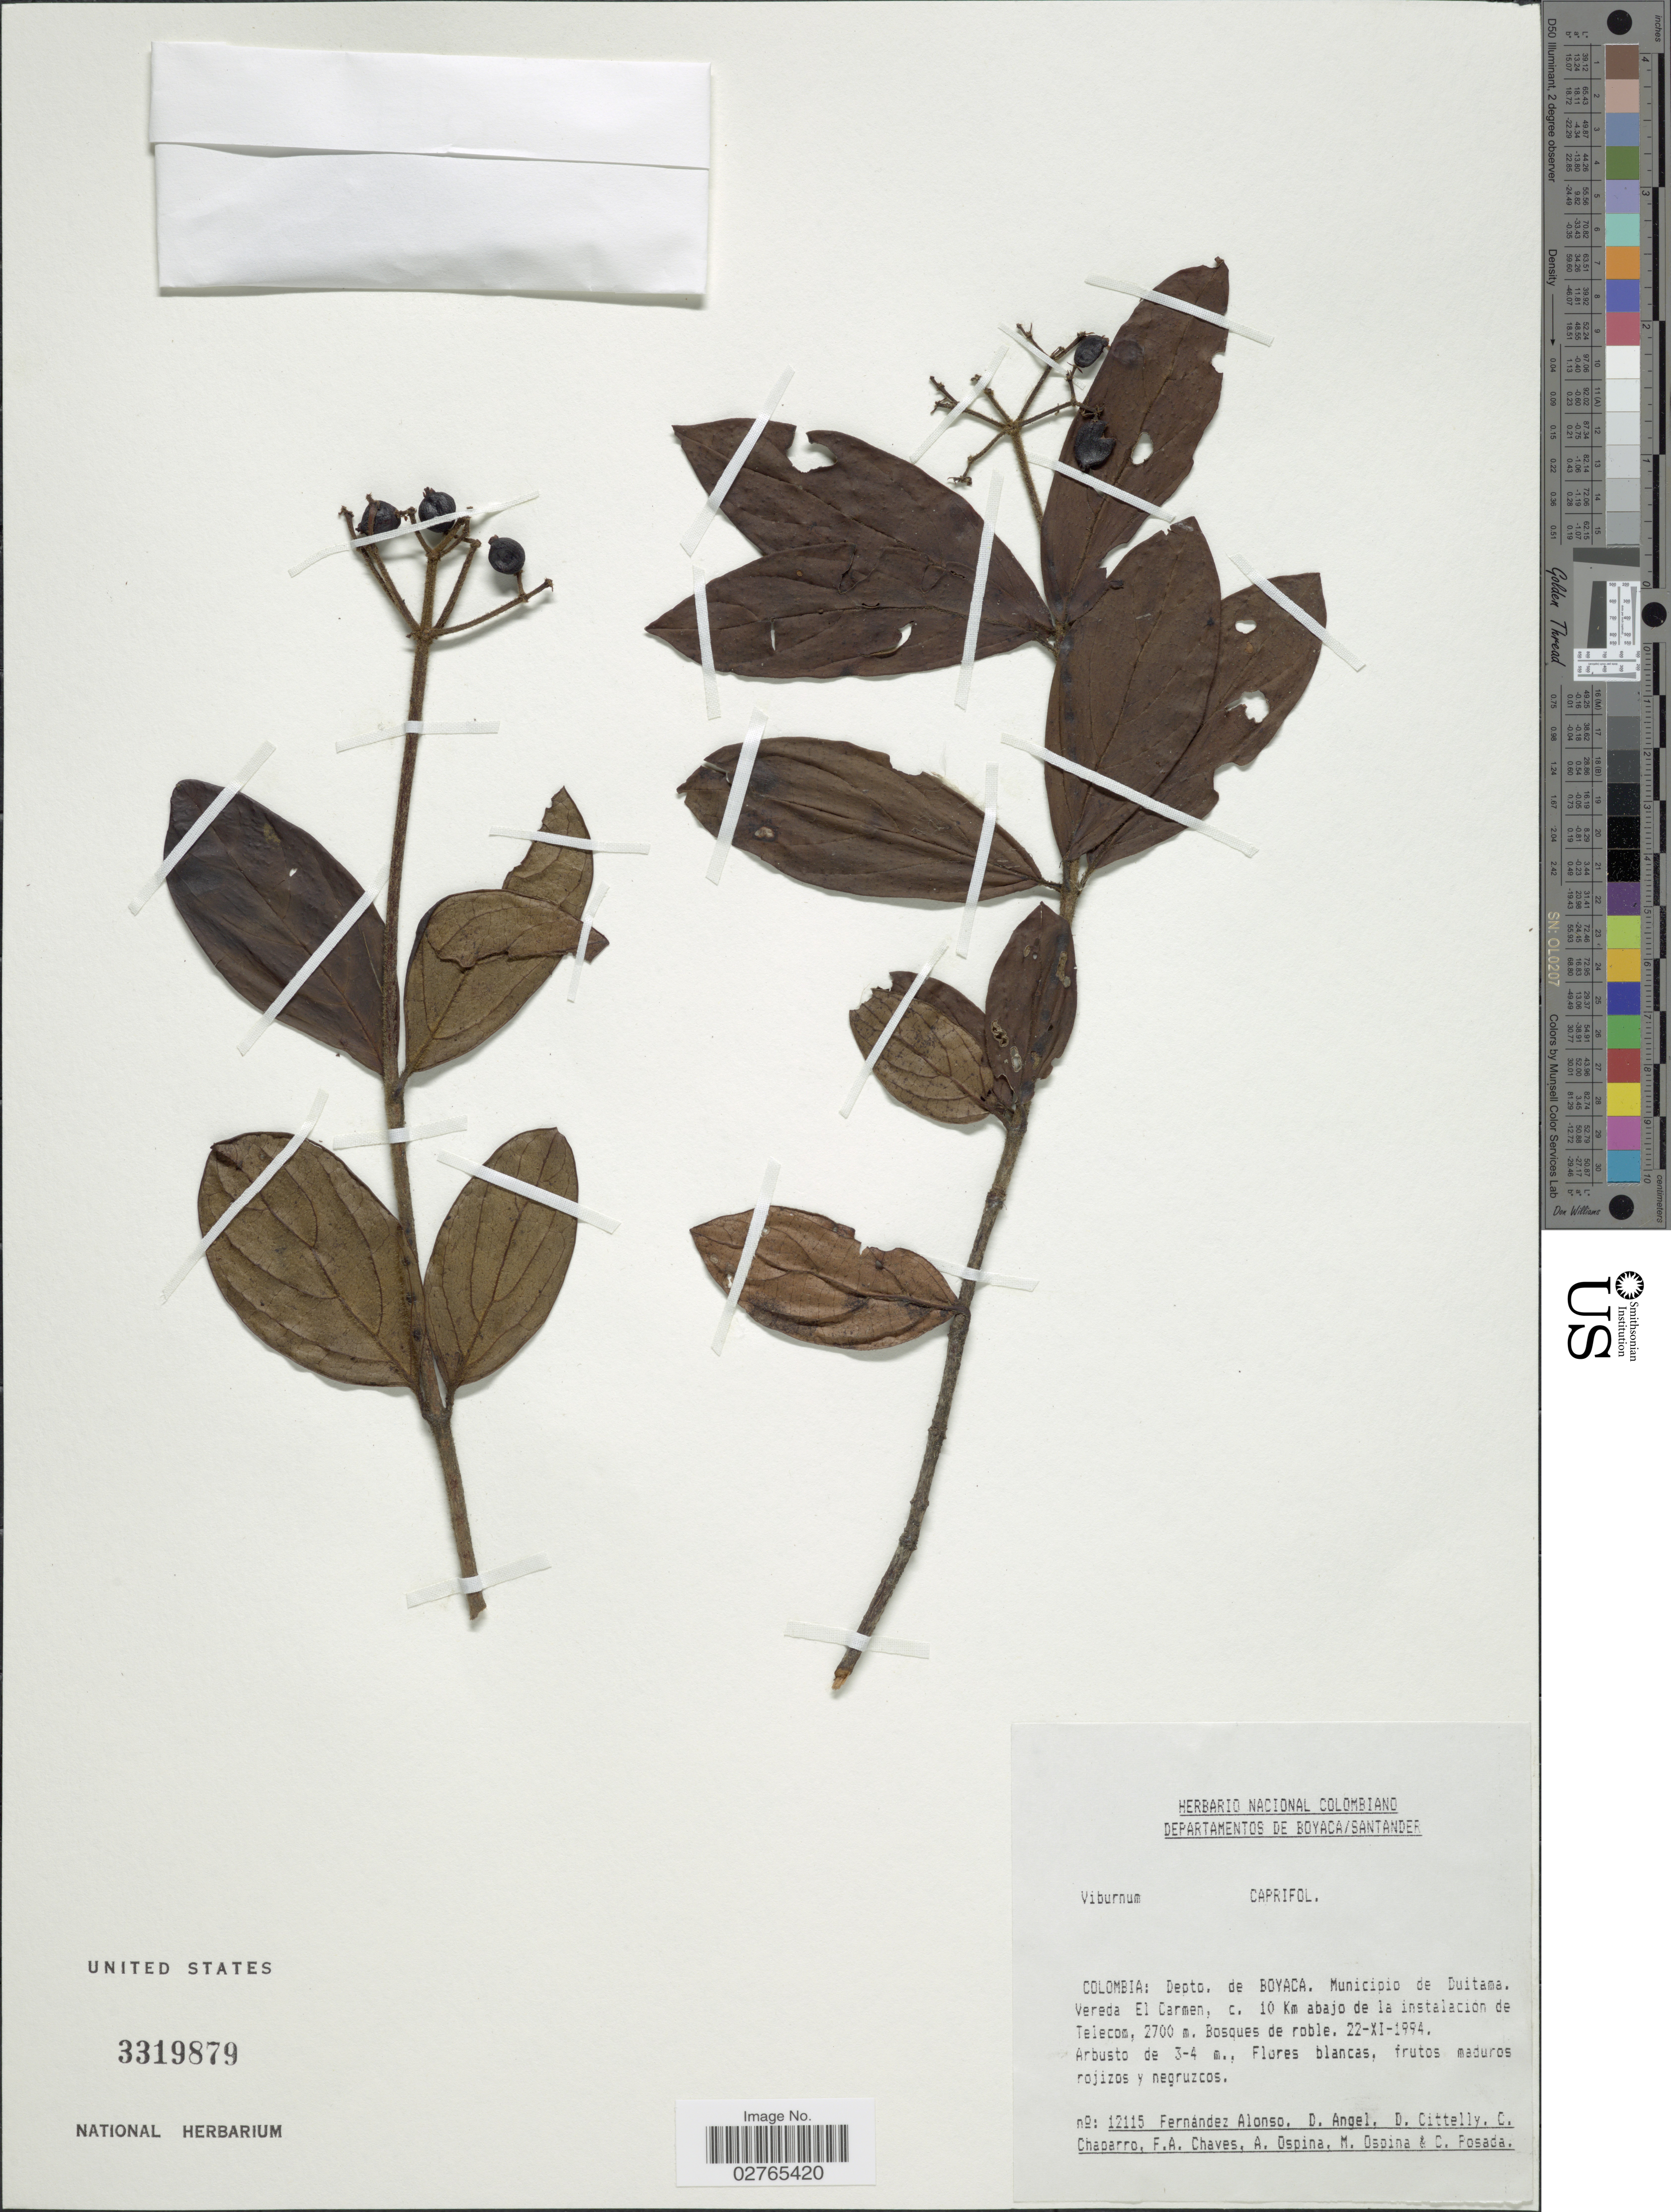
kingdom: Plantae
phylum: Tracheophyta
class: Magnoliopsida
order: Dipsacales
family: Viburnaceae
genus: Viburnum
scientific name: Viburnum sp.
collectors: F. Alonso, D. Angel, D. Cittelly, C. Chaparro & et al.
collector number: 12115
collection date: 1994-11-22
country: Colombia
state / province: Boyacá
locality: Depto. de Boyaca. Municipio de Duitama. Vereda El Carmen, c. 10 Km abajo de la instalacion de Telecom.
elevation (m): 2700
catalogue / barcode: US 3319879